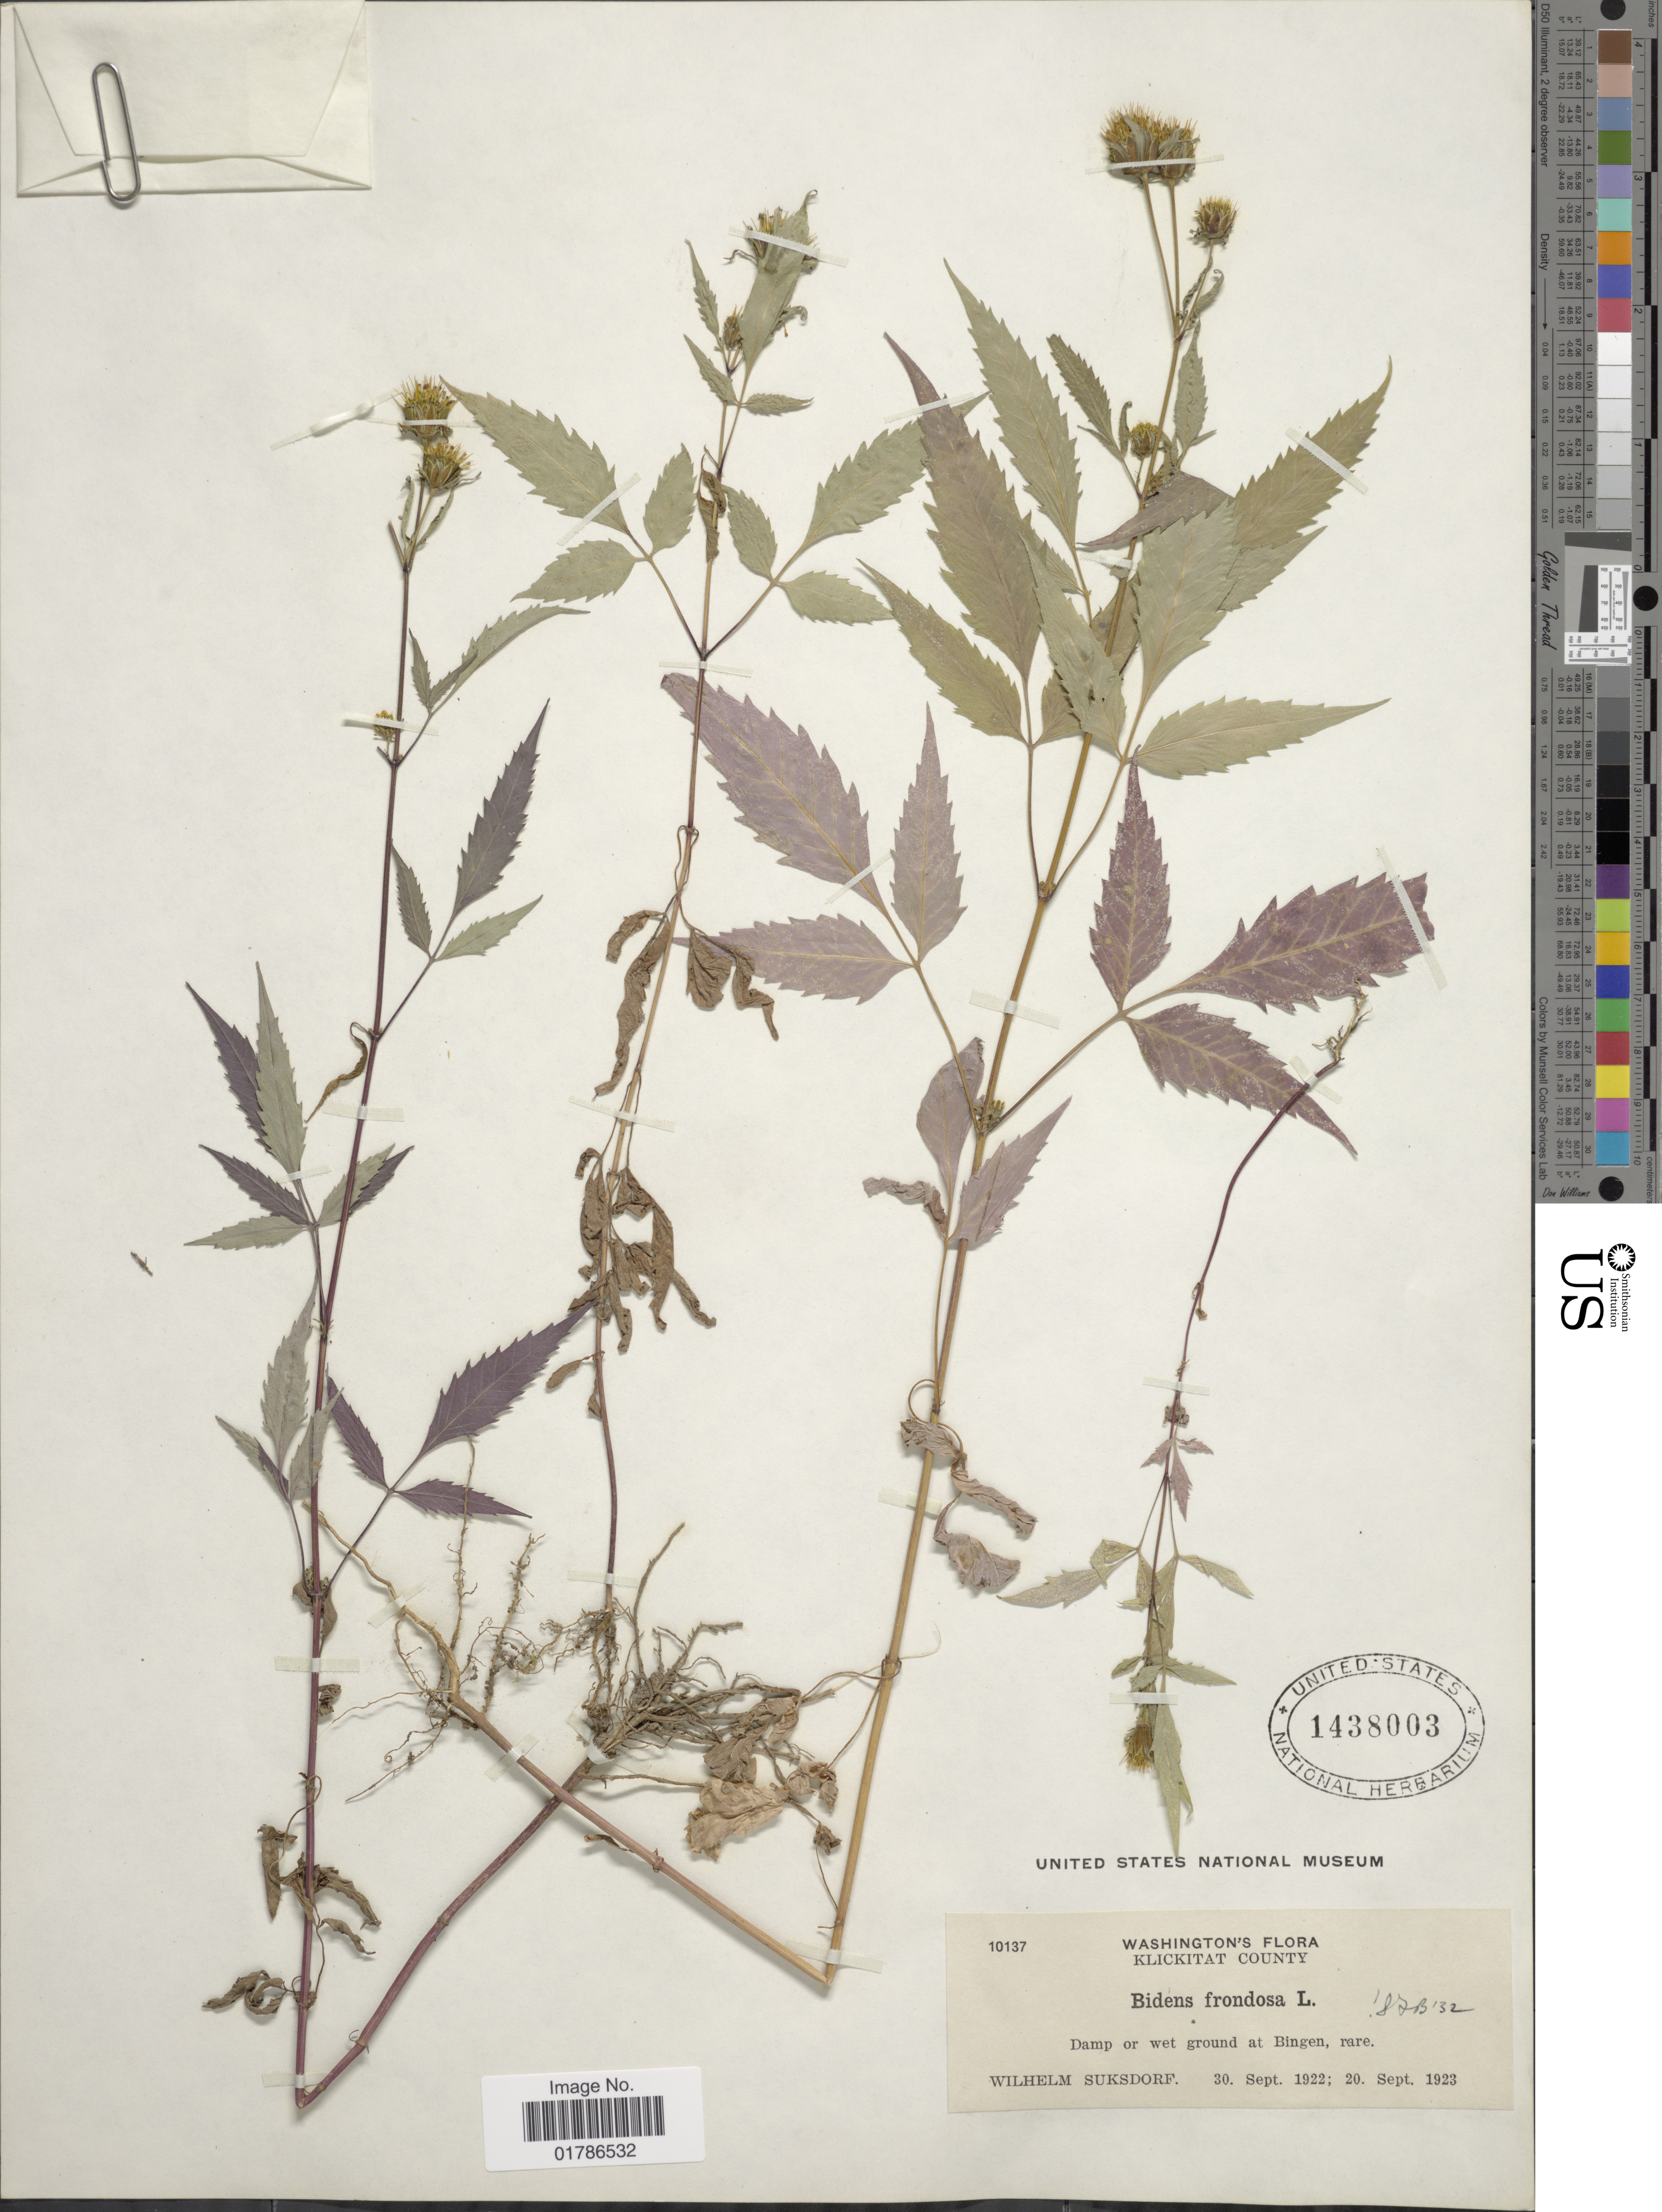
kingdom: Plantae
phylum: Tracheophyta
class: Magnoliopsida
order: Asterales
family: Asteraceae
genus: Bidens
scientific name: Bidens frondosa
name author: L.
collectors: W. N. Suksdorf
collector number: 10137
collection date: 1922-09-30/1923-09-20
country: United States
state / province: Washington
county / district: Klickitat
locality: Klickitat County, Bingen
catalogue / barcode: US 1438003